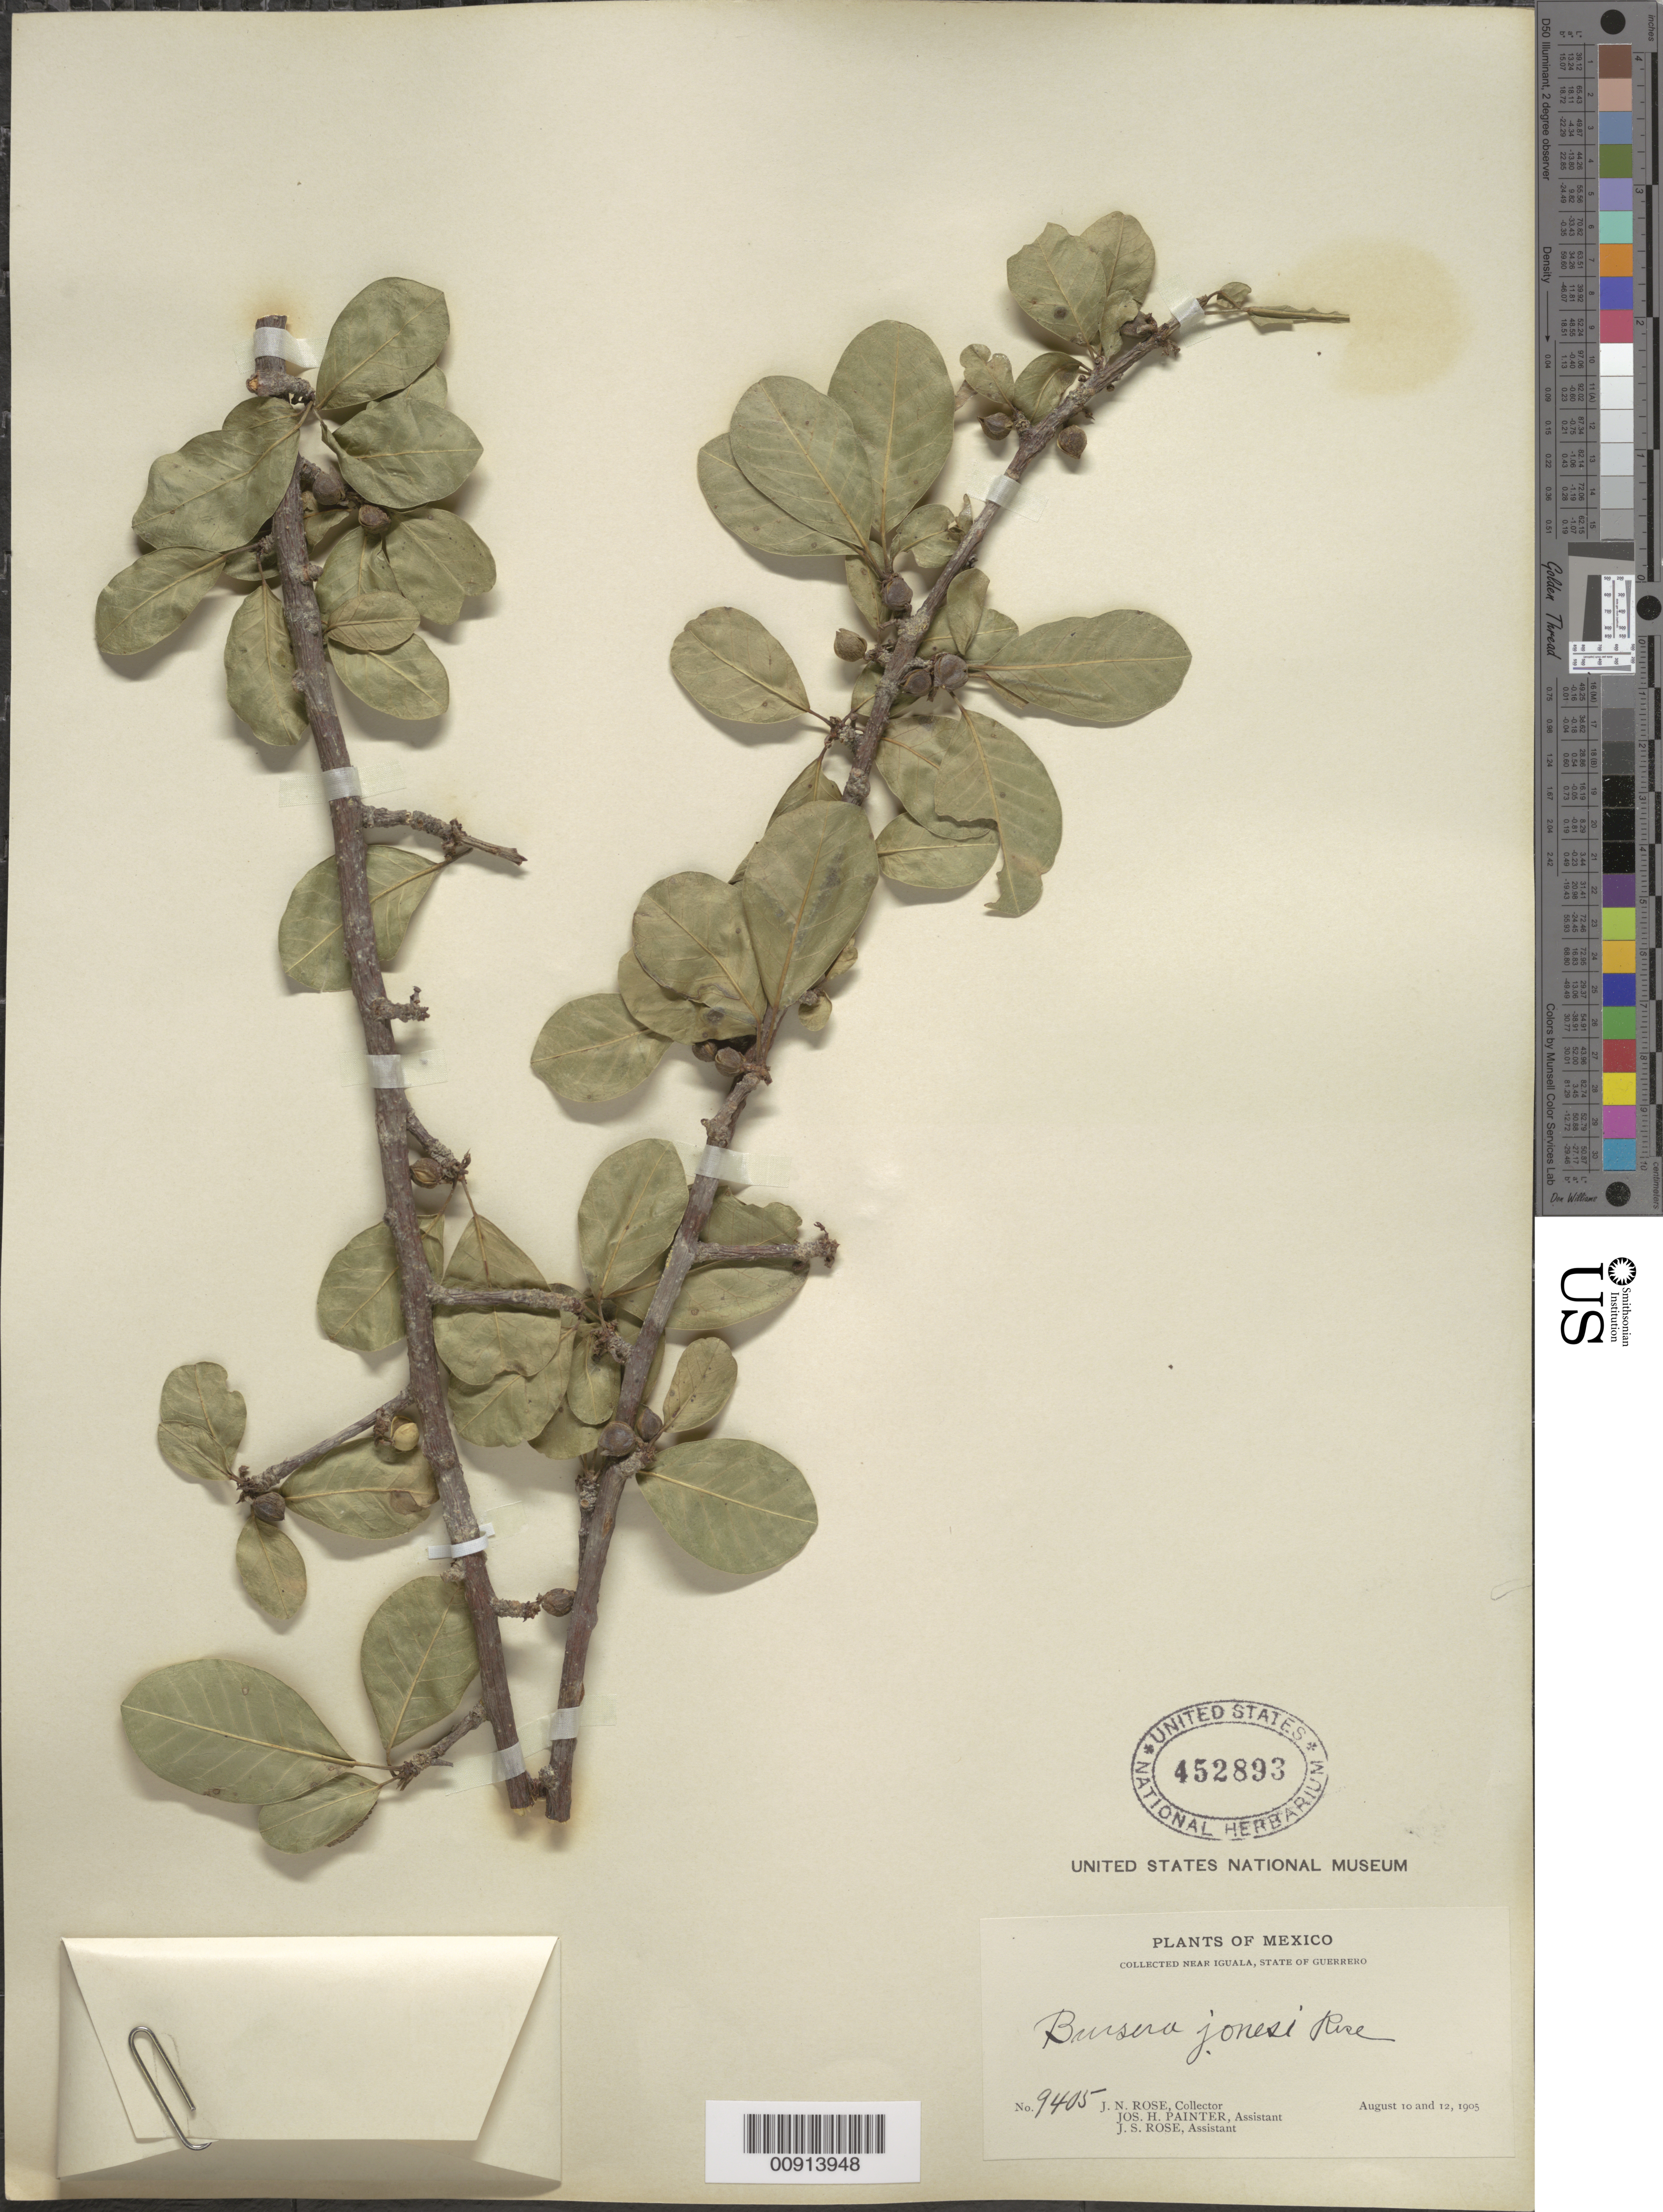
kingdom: Plantae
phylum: Tracheophyta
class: Magnoliopsida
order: Sapindales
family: Burseraceae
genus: Bursera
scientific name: Bursera schlechtendalii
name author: Engl.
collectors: J. N. Rose, J. H. Painter & J. S. Rose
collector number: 9405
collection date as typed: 10 Aug 1905 to 12 Aug 1905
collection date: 1905-08-10/1905-08-12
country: Mexico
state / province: Guerrero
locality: Near Iguala, State of Guerrero.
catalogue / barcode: US 452893